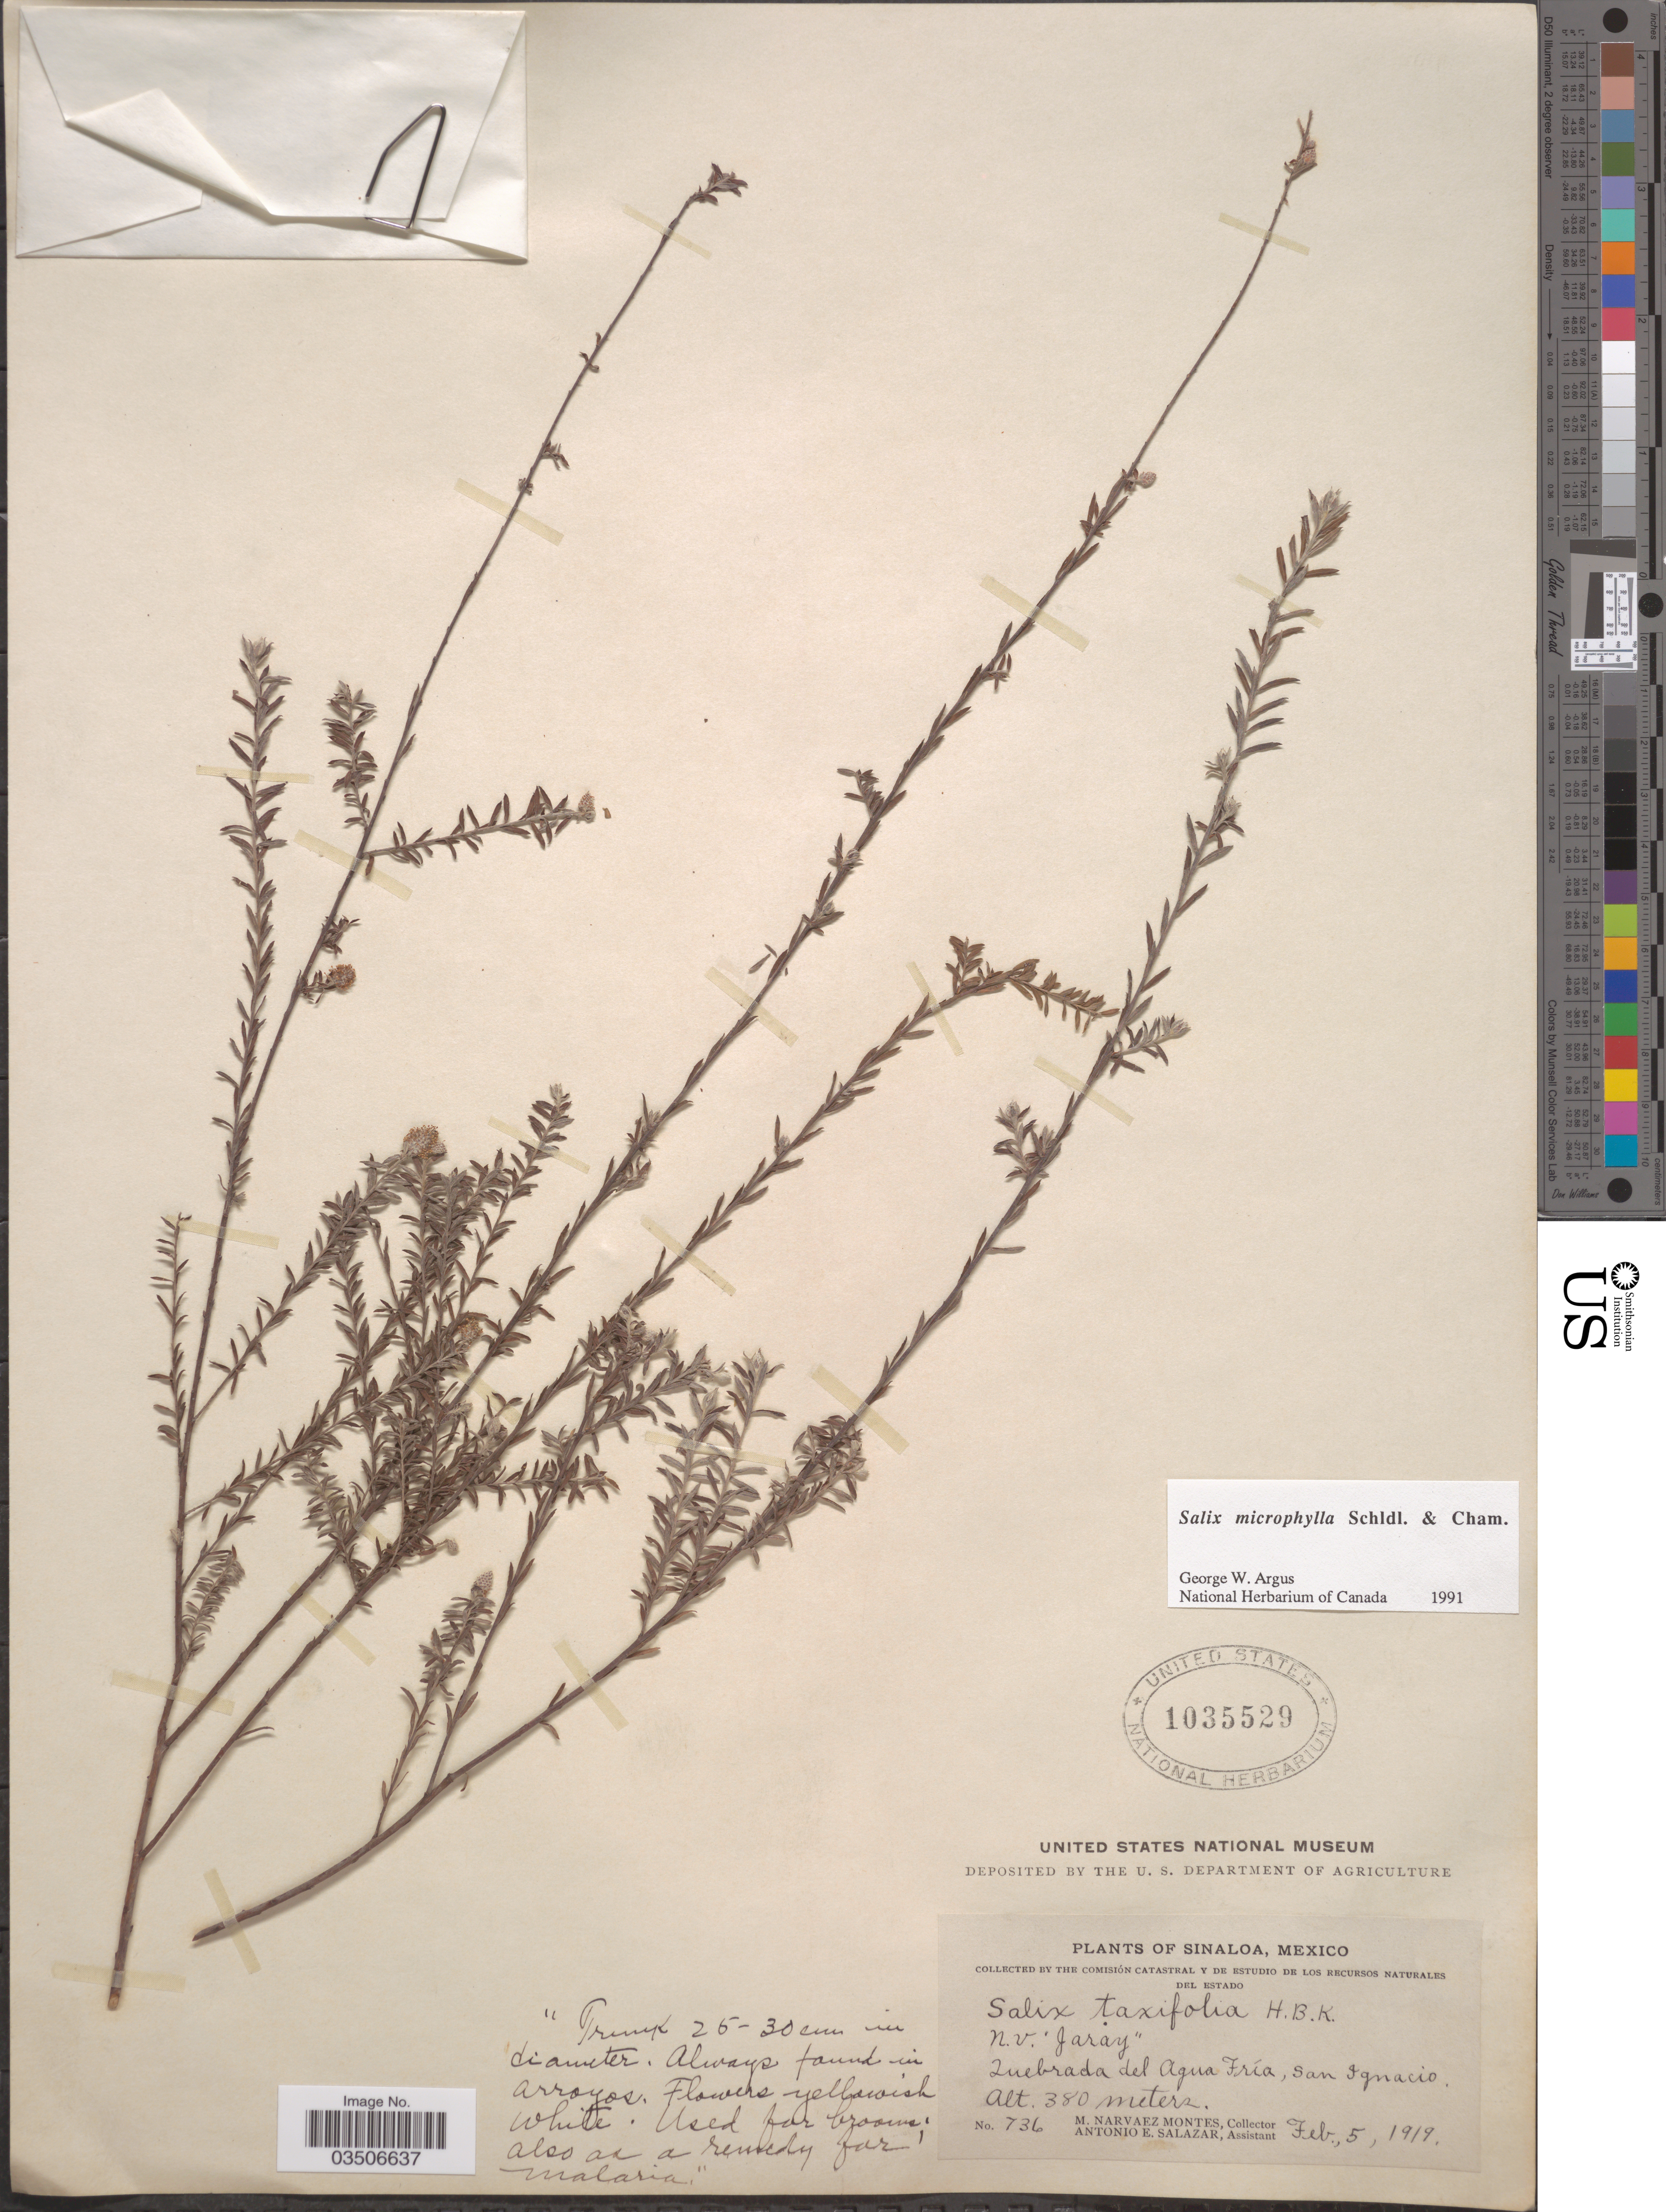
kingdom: Plantae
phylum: Tracheophyta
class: Magnoliopsida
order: Malpighiales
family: Salicaceae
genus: Salix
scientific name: Salix microphylla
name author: Schltdl. & Cham.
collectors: M. Narvaez M. & A. E. Salazar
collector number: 736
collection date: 1919-02-05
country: Mexico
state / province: Sinaloa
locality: Quebrada del Agua Fría, San Ignacio.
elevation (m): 380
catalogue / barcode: US 1035529